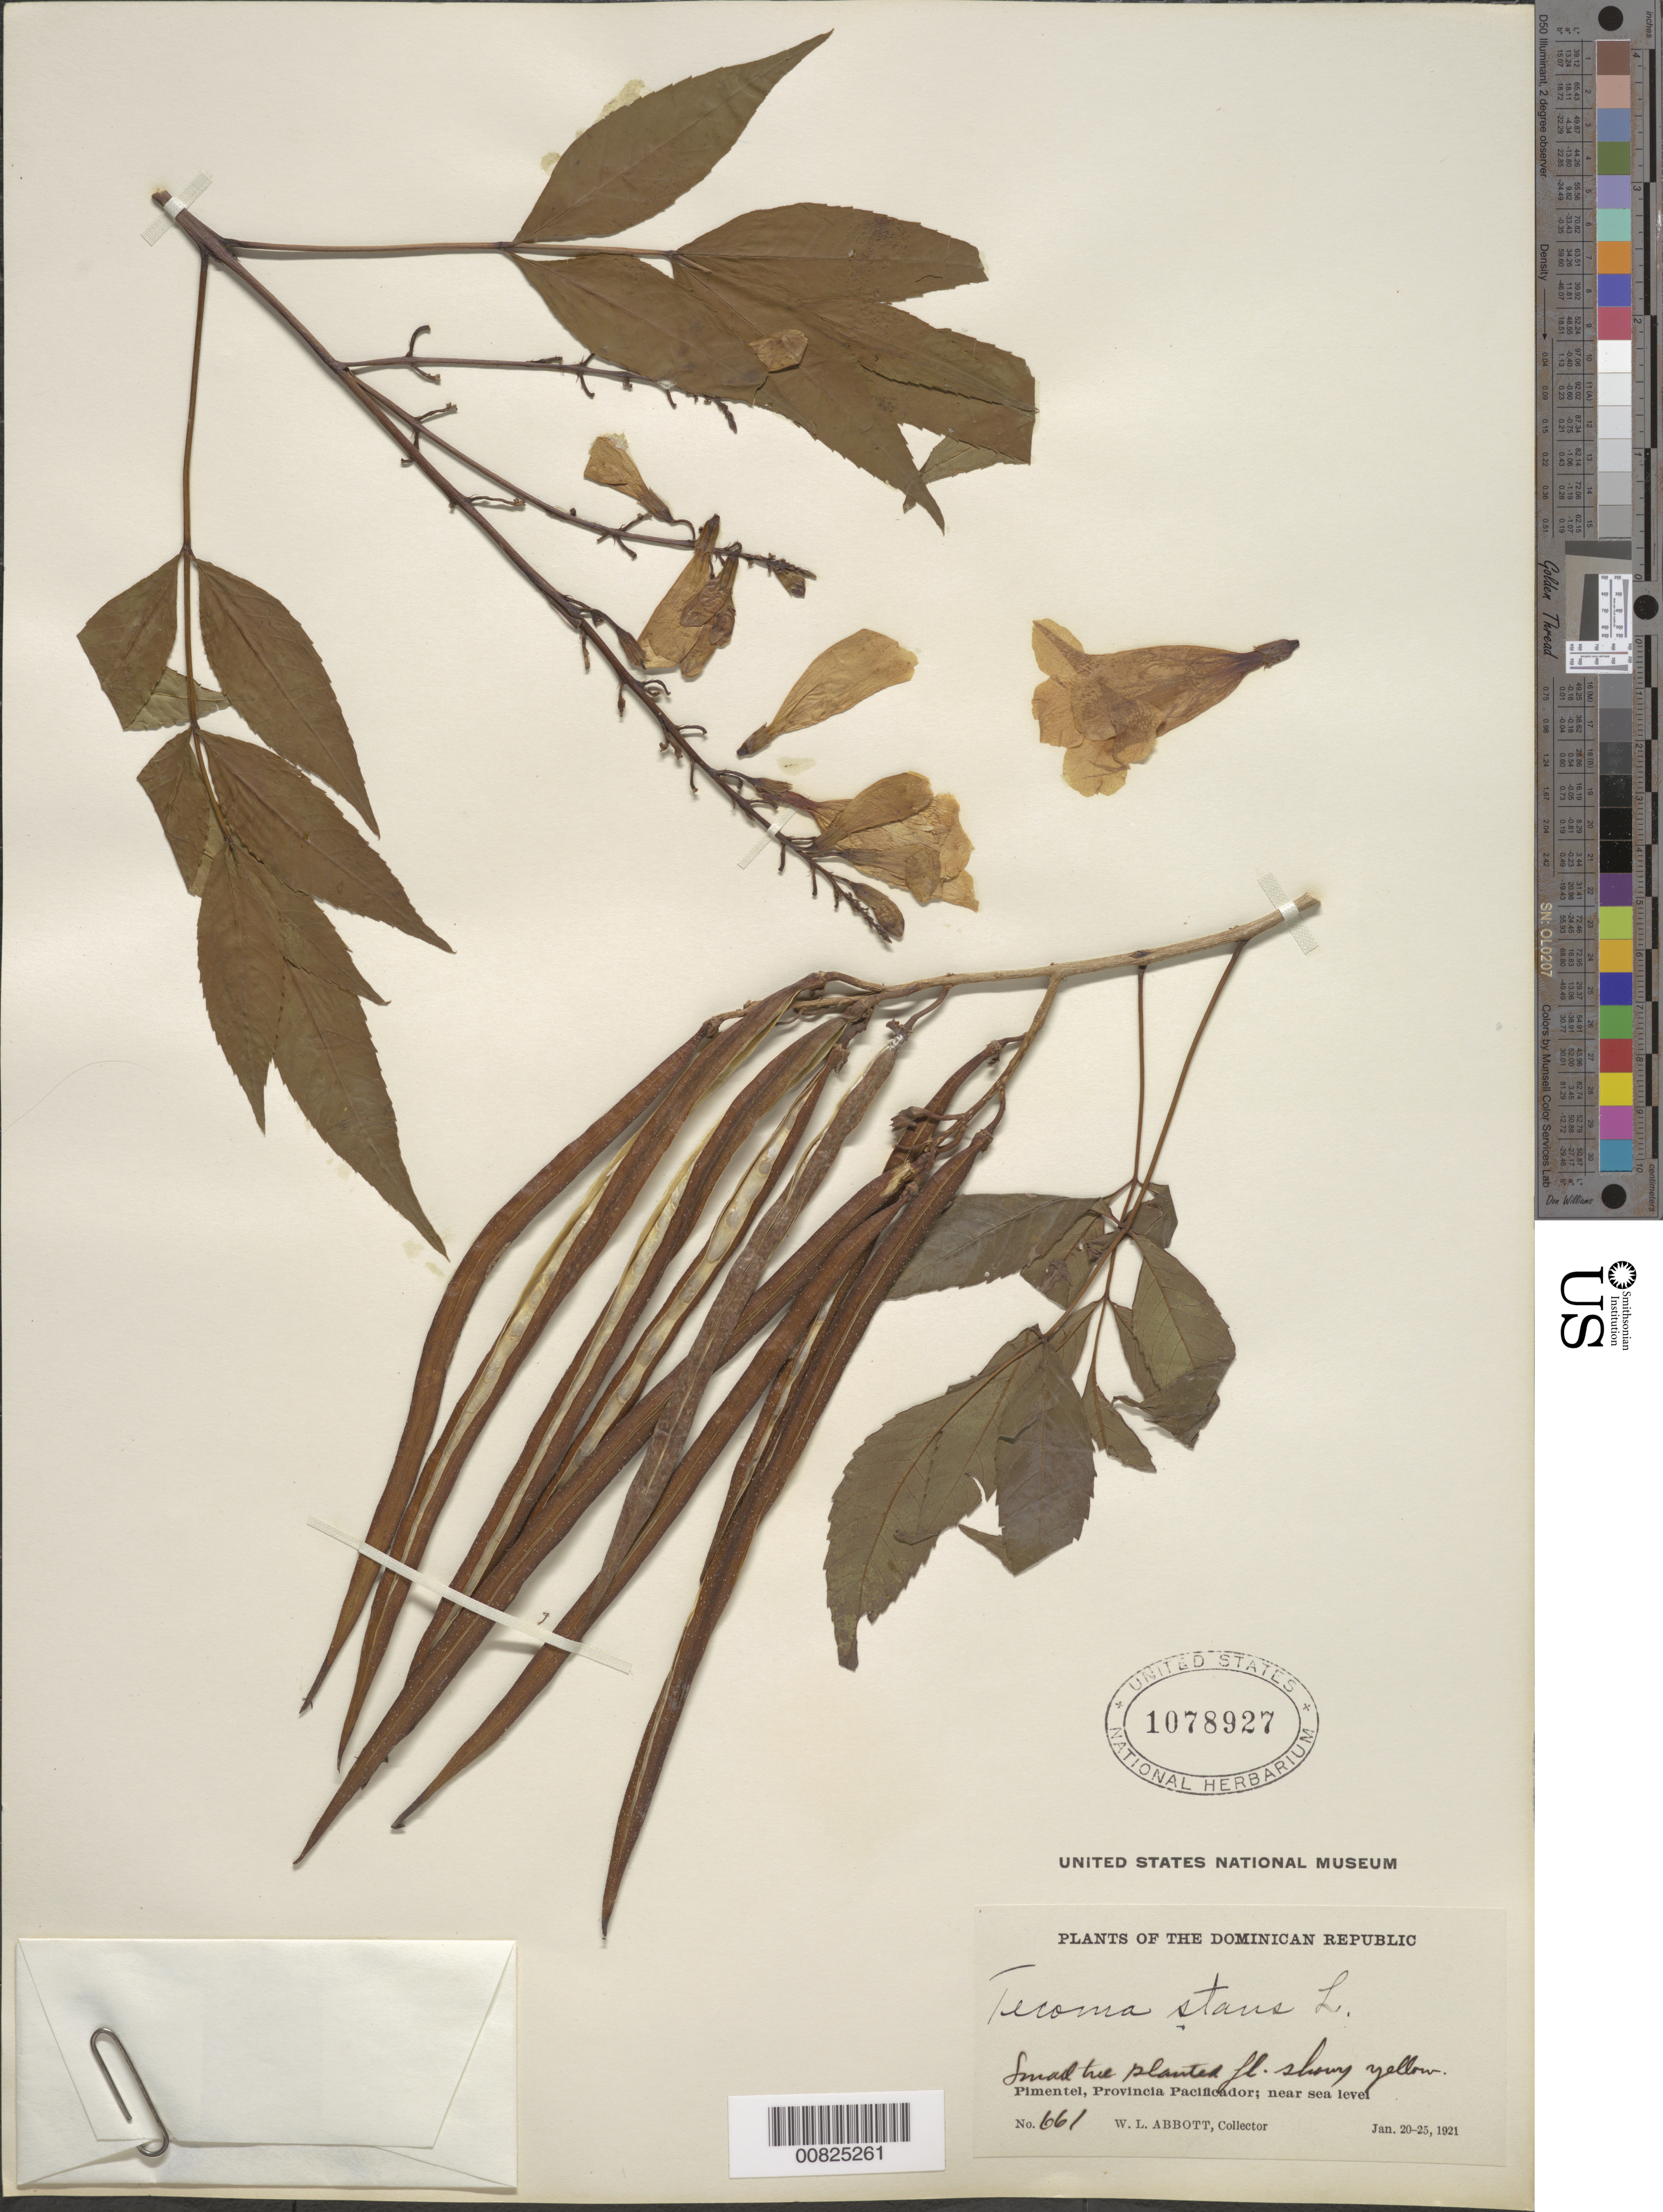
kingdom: Plantae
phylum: Tracheophyta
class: Magnoliopsida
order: Lamiales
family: Bignoniaceae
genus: Tecoma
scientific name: Tecoma stans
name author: (L.) Juss. ex Kunth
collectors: W. L. Abbott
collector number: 661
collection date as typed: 20 Jan 1921 to 25 Jan 1921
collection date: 1921-01-20/1921-01-25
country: Dominican Republic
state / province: Duarte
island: Hispaniola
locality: Pimentel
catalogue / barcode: US 1078927